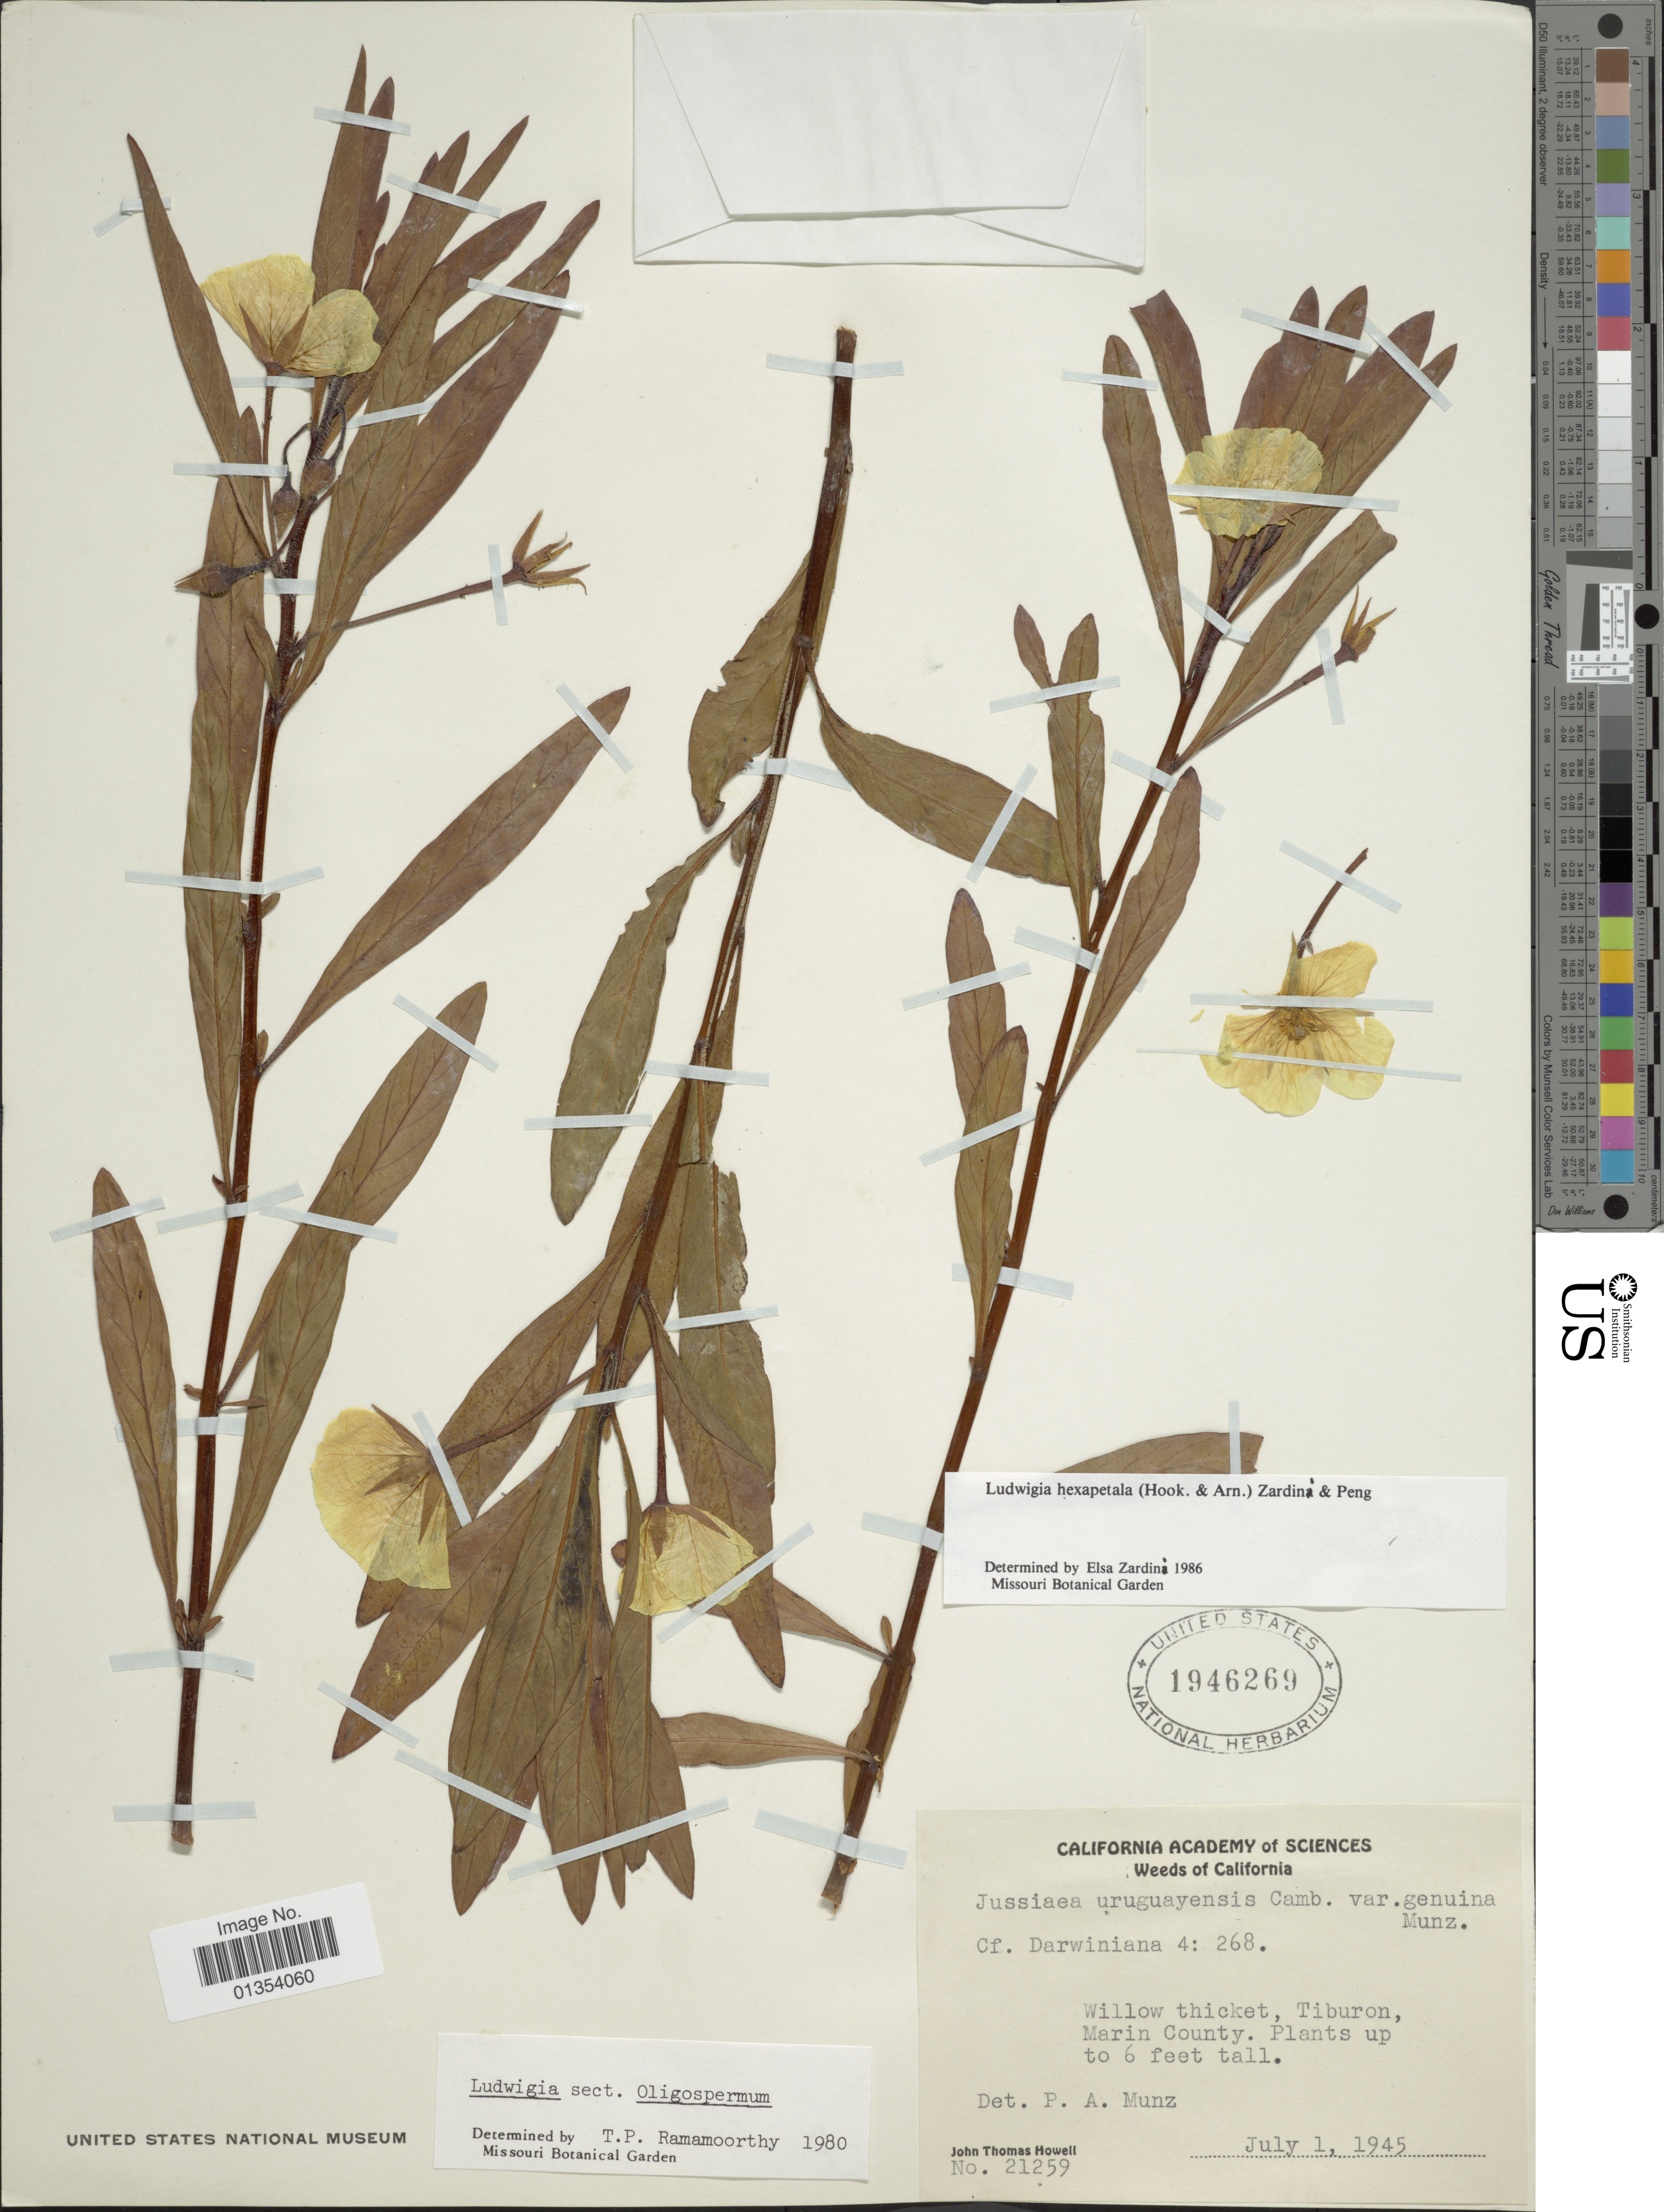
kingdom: Plantae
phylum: Tracheophyta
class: Magnoliopsida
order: Myrtales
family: Onagraceae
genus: Ludwigia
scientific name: Ludwigia hexapetala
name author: (Hook. & Arn.) Zardini et al.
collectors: J. T. Howell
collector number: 21259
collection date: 1945-07-01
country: United States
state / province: California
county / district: Marin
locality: Willow thicket, Tiburon, Marin County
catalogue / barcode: US 1946269